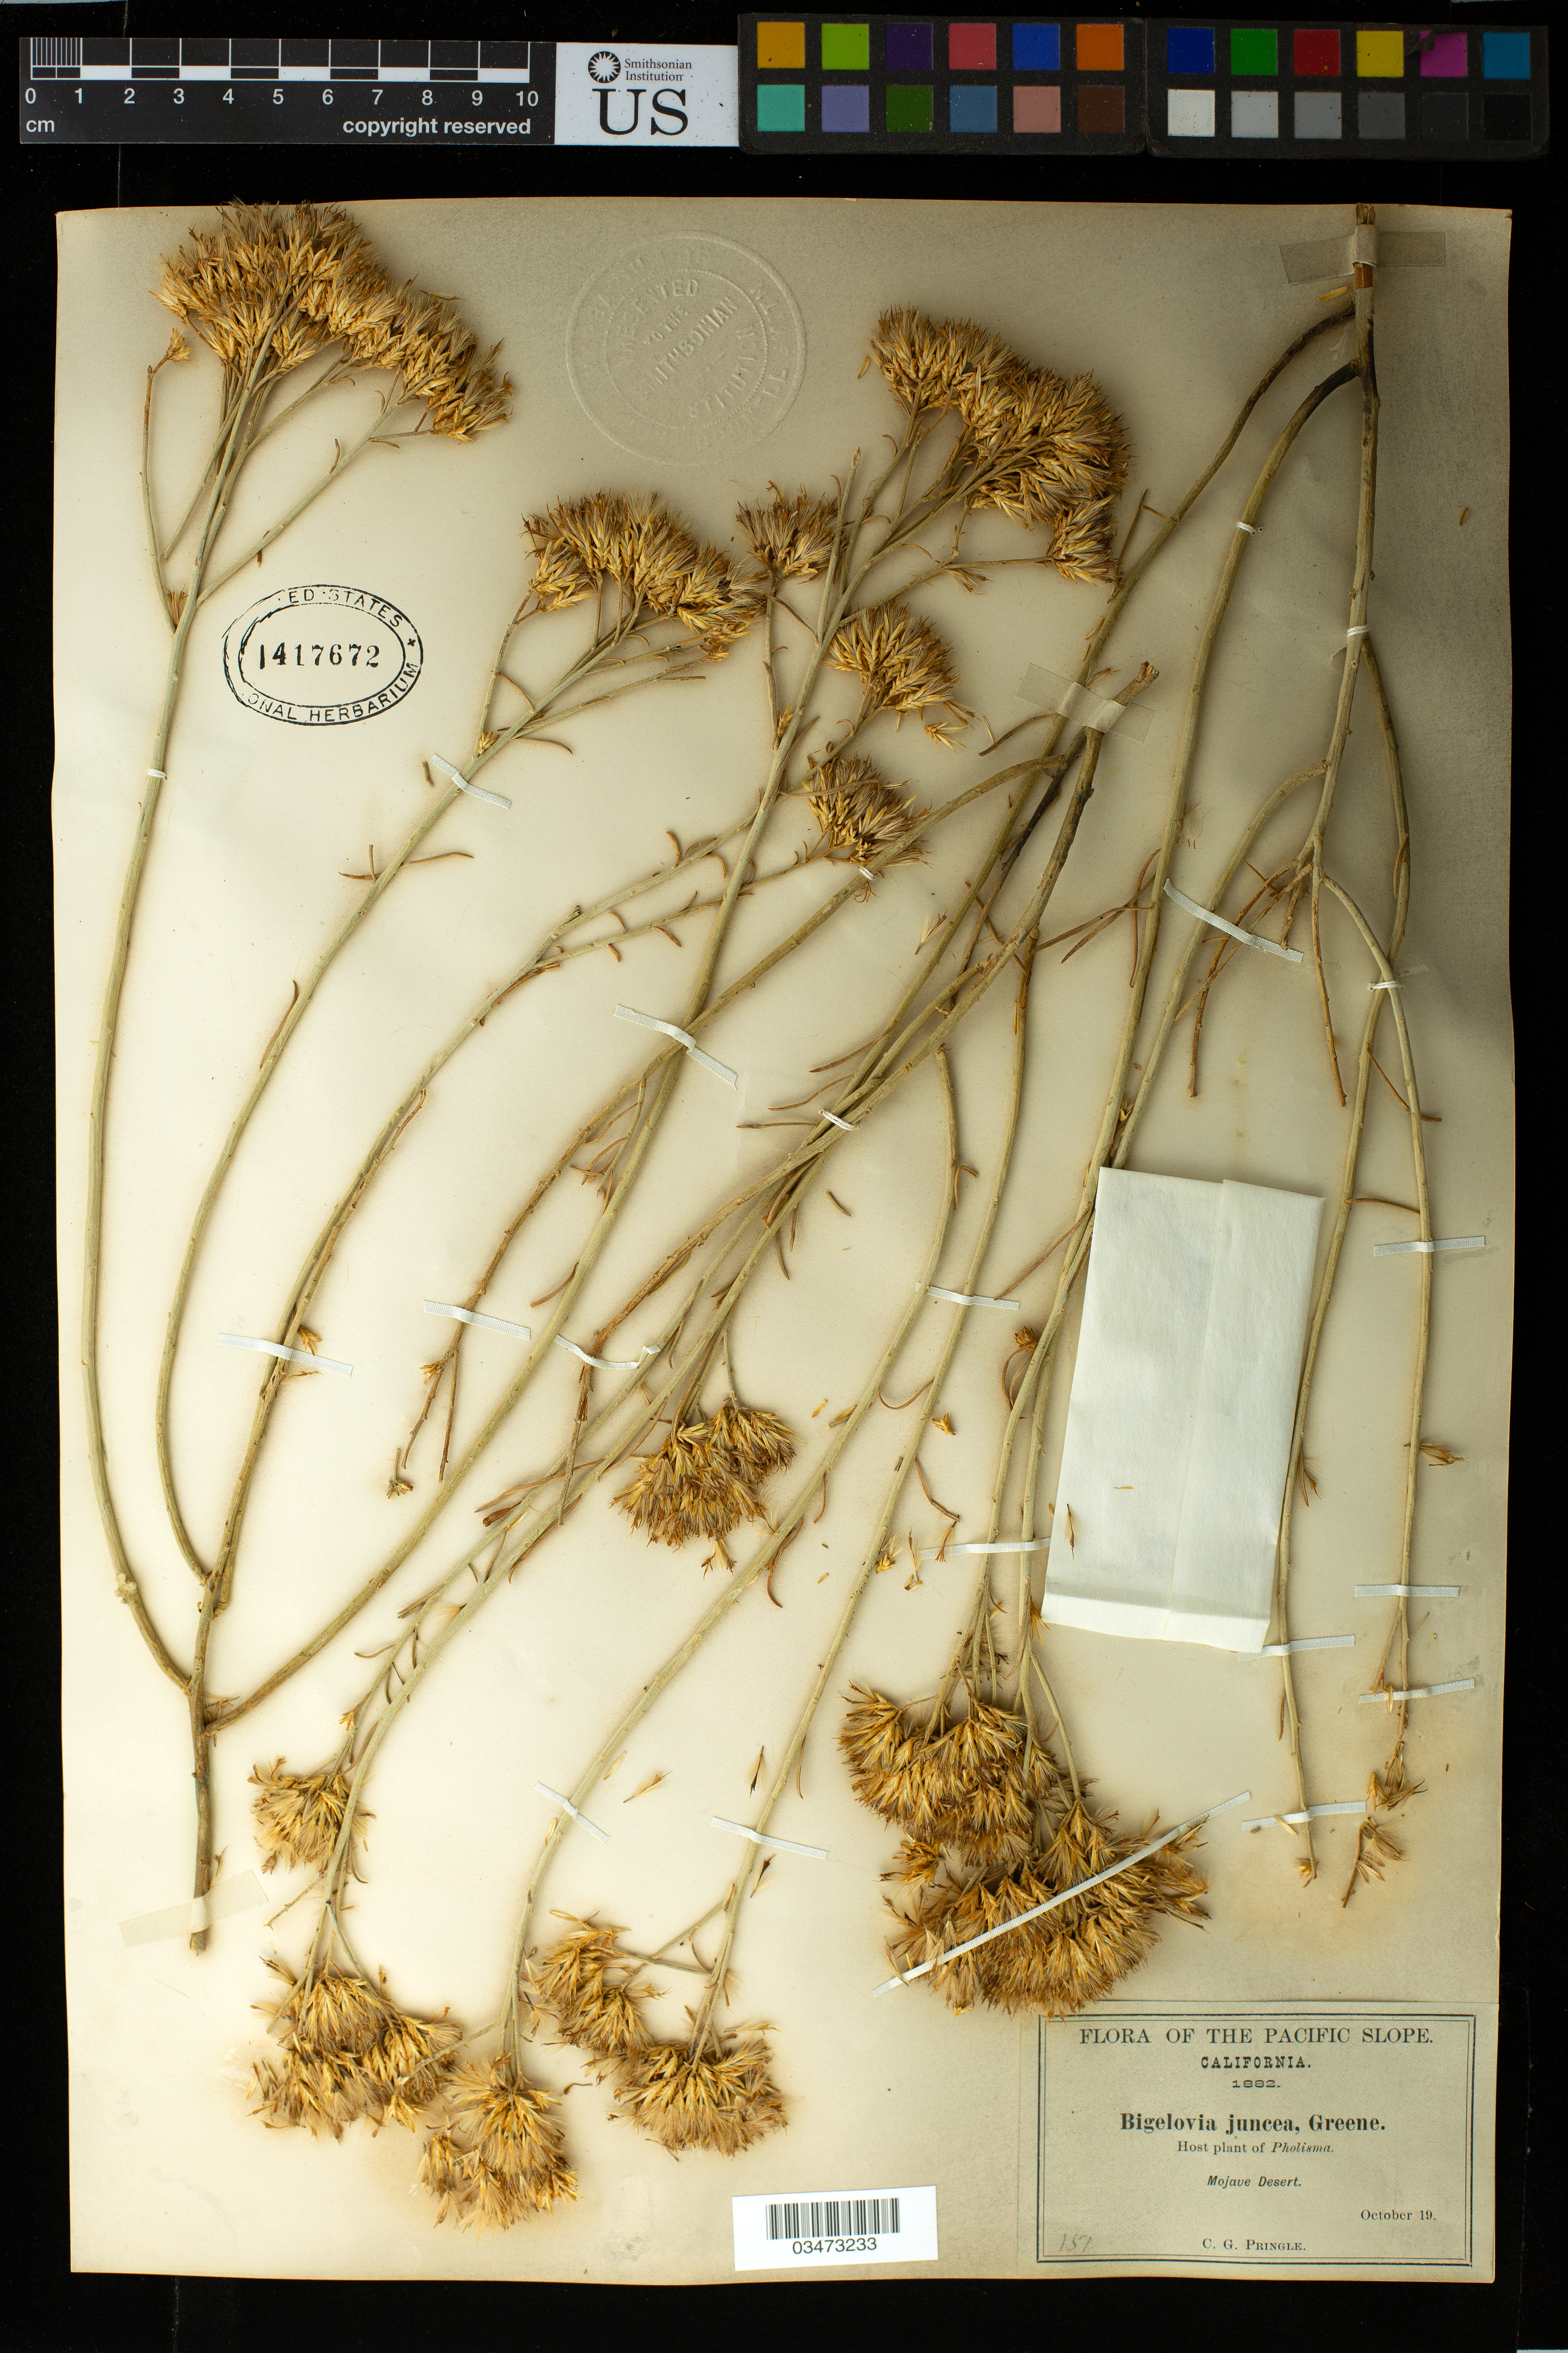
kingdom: Plantae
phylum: Tracheophyta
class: Magnoliopsida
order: Asterales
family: Asteraceae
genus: Chrysothamnus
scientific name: Chrysothamnus nauseosus subsp. junceus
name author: (Greene) H.M. Hall & Clem.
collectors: C. G. Pringle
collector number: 151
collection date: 1882-10-19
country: United States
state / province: California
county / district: San Bernardino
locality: Mojave Desert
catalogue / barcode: US 1417672